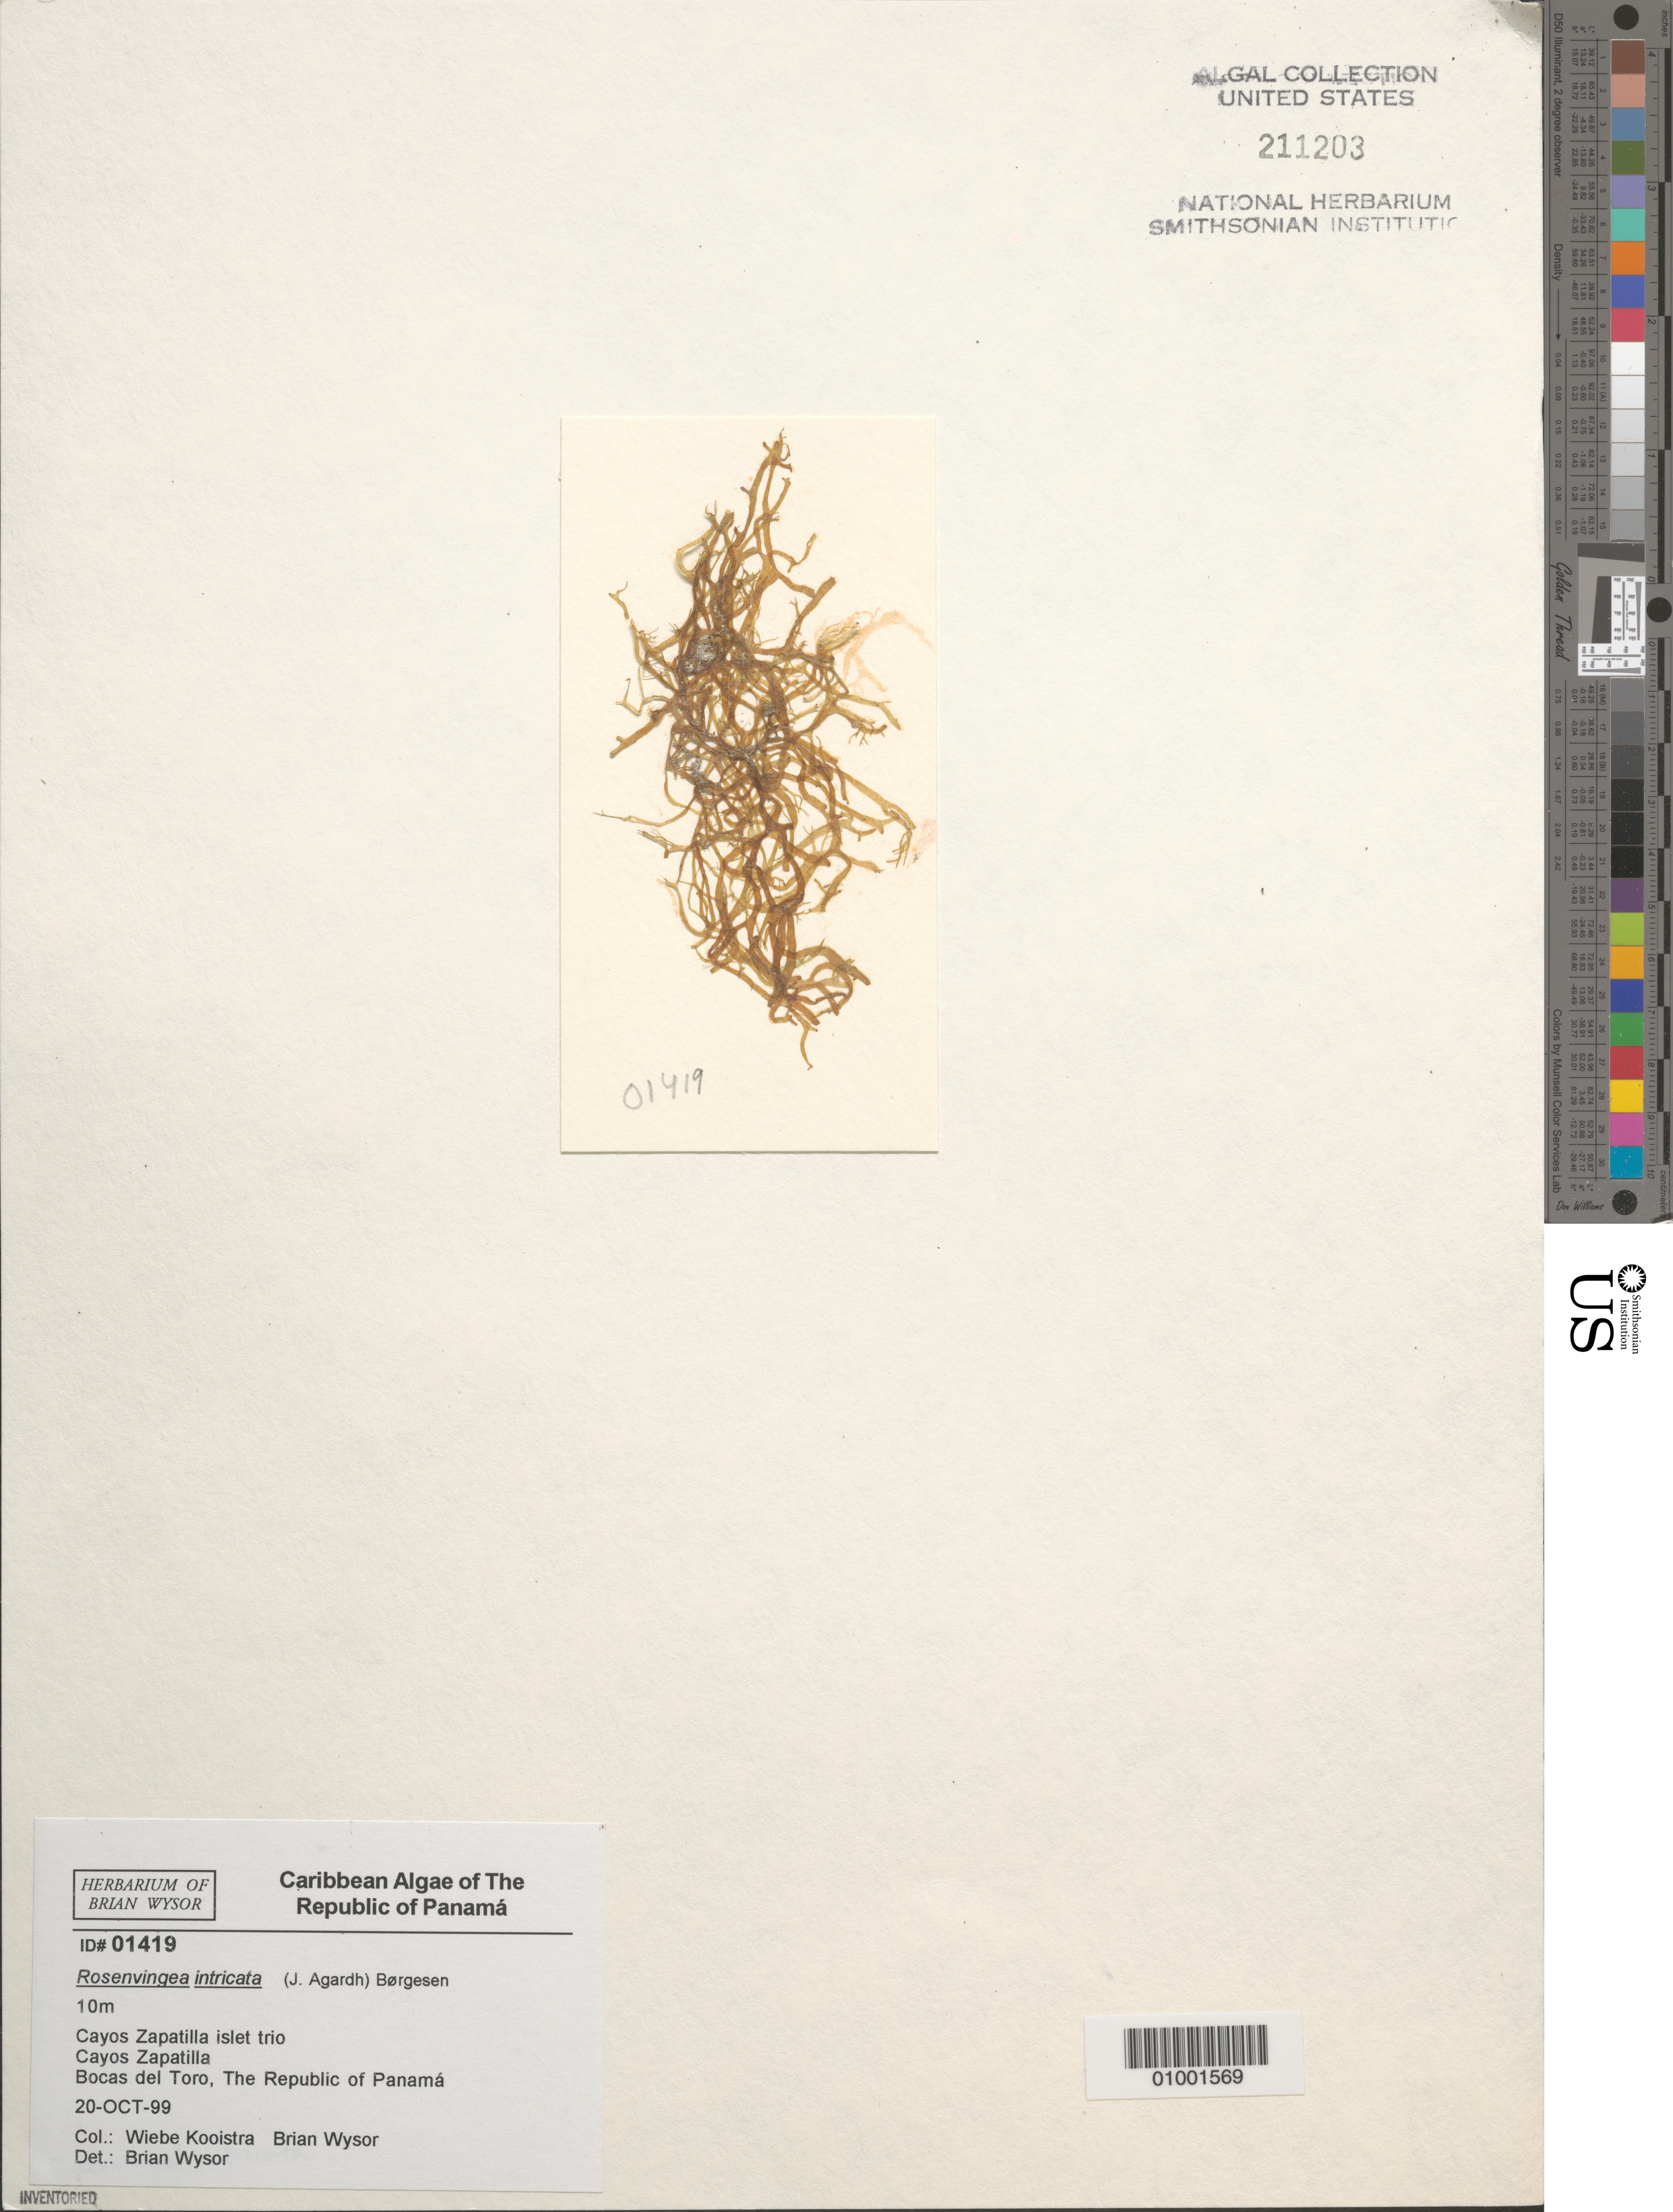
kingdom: Chromista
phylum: Ochrophyta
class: Phaeophyceae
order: Scytosiphonales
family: Scytosiphonaceae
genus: Rosenvingea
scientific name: Rosenvingea endiviifolia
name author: (Martius) M.J. Wynne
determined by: Algae name updating Project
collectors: B. Wysor & W. Kooistra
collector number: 01419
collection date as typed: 20 Oct 1999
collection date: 1999-10-20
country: Panama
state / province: Bocas del Toro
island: Cayos Zapatilla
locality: Islet trio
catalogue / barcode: US 211203